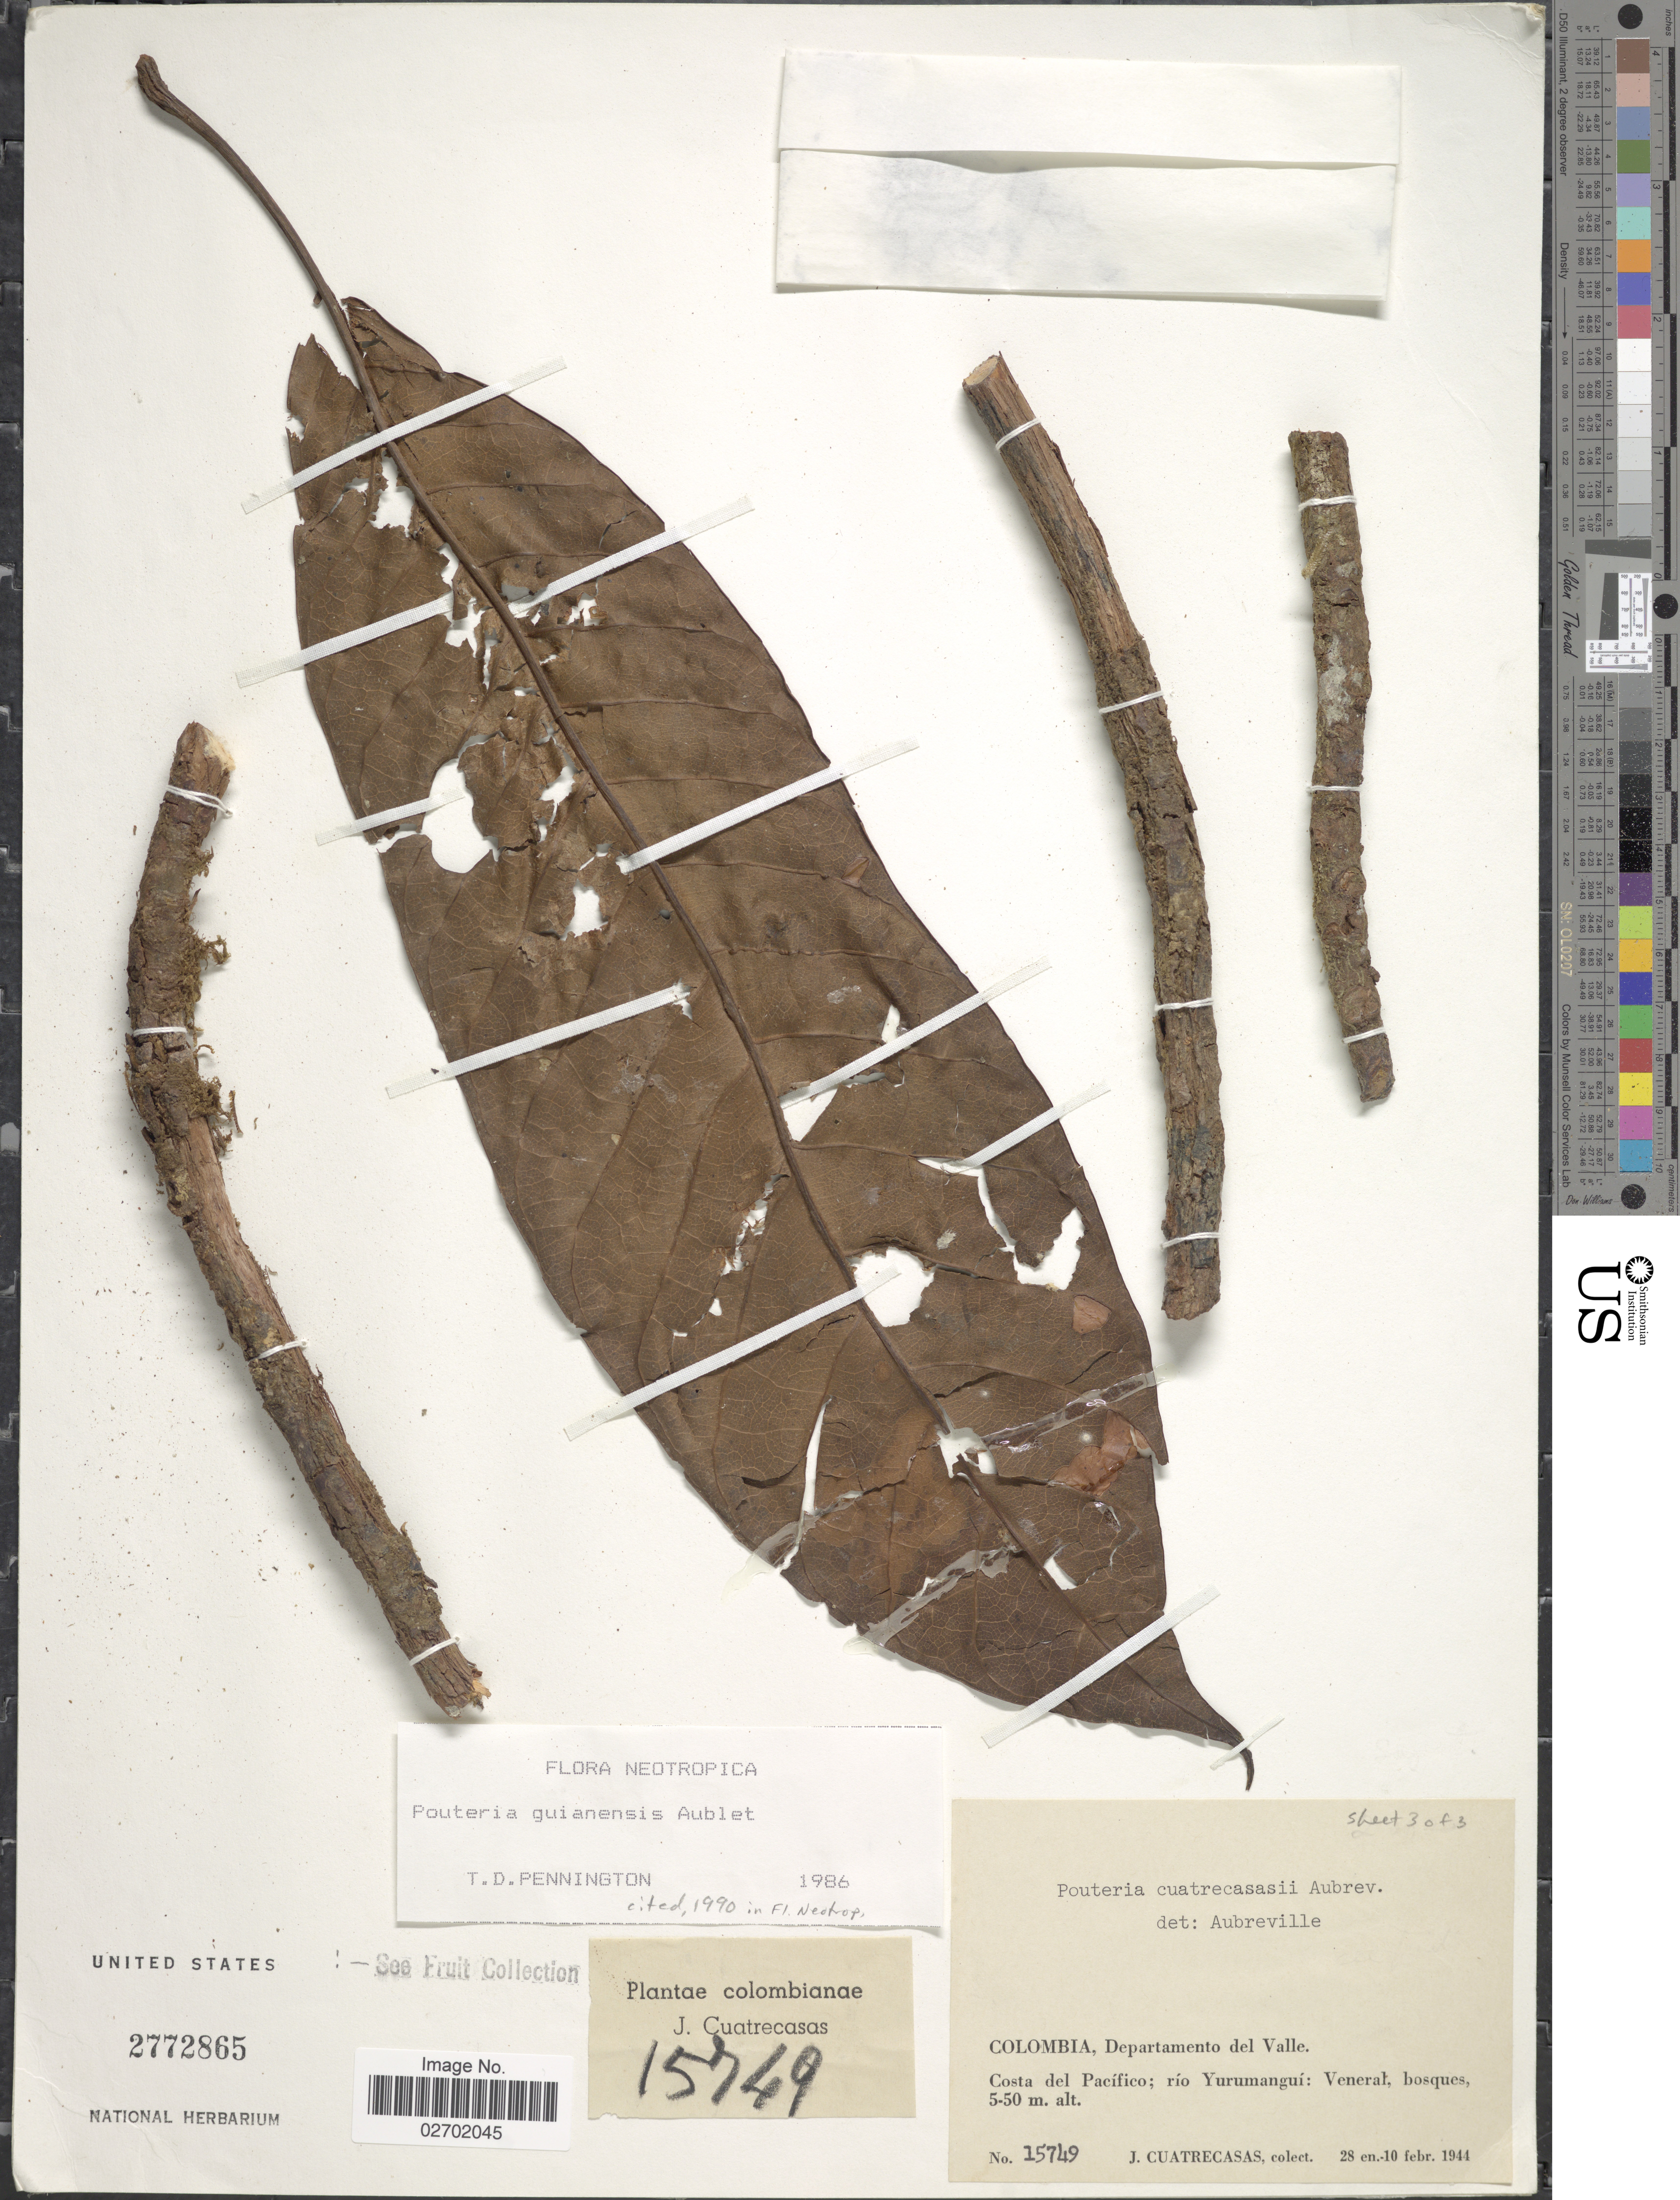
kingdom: Plantae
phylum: Tracheophyta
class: Magnoliopsida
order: Ericales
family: Sapotaceae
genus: Pouteria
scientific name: Pouteria guianensis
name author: Aubl.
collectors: J. Cuatrecasas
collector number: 15749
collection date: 1944-01-28/1944-02-10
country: Colombia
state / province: Valle del Cauca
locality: Departamento del Valle, Costa del Pacífico; río Yurumanguí: Veneral, bosques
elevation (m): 5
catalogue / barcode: US 2772865